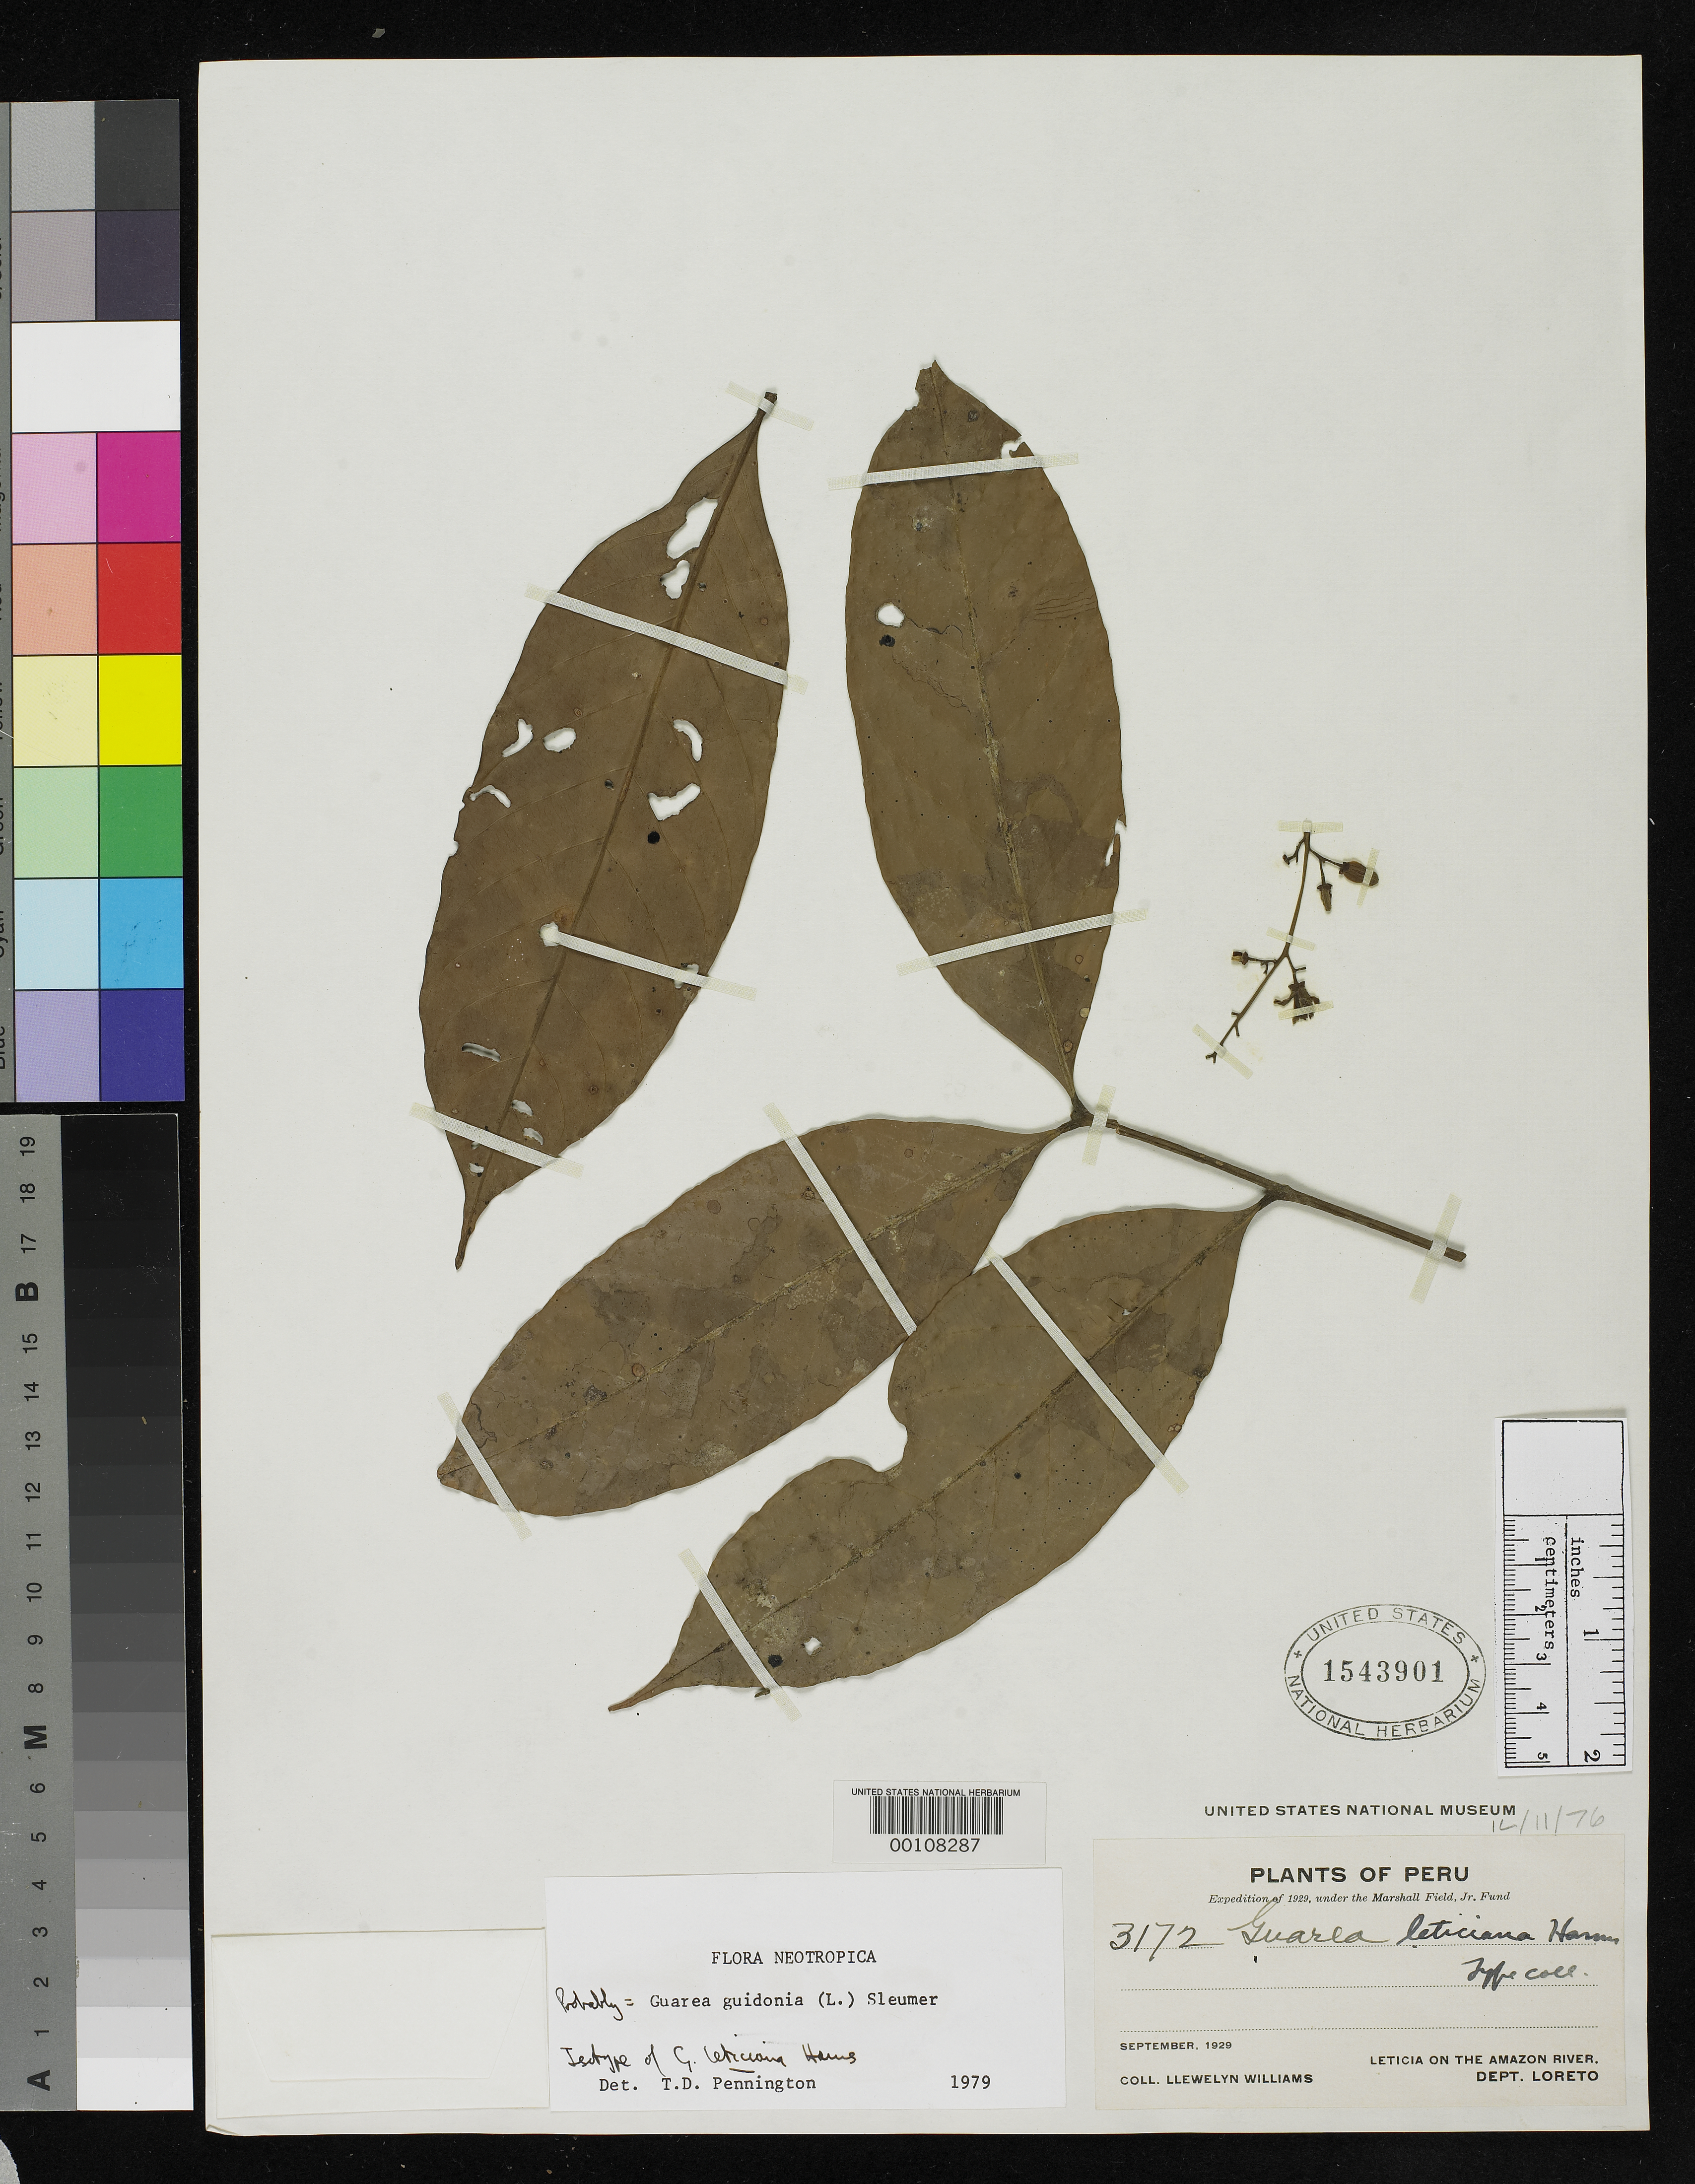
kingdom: Plantae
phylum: Tracheophyta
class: Magnoliopsida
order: Sapindales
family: Meliaceae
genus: Guarea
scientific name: Guarea leticiana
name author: Harms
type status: Isotype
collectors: Ll. Williams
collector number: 3172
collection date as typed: Sep 1929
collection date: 1929-09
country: Peru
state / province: Loreto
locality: Leticia on Amazon River.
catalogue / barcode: US 1543901